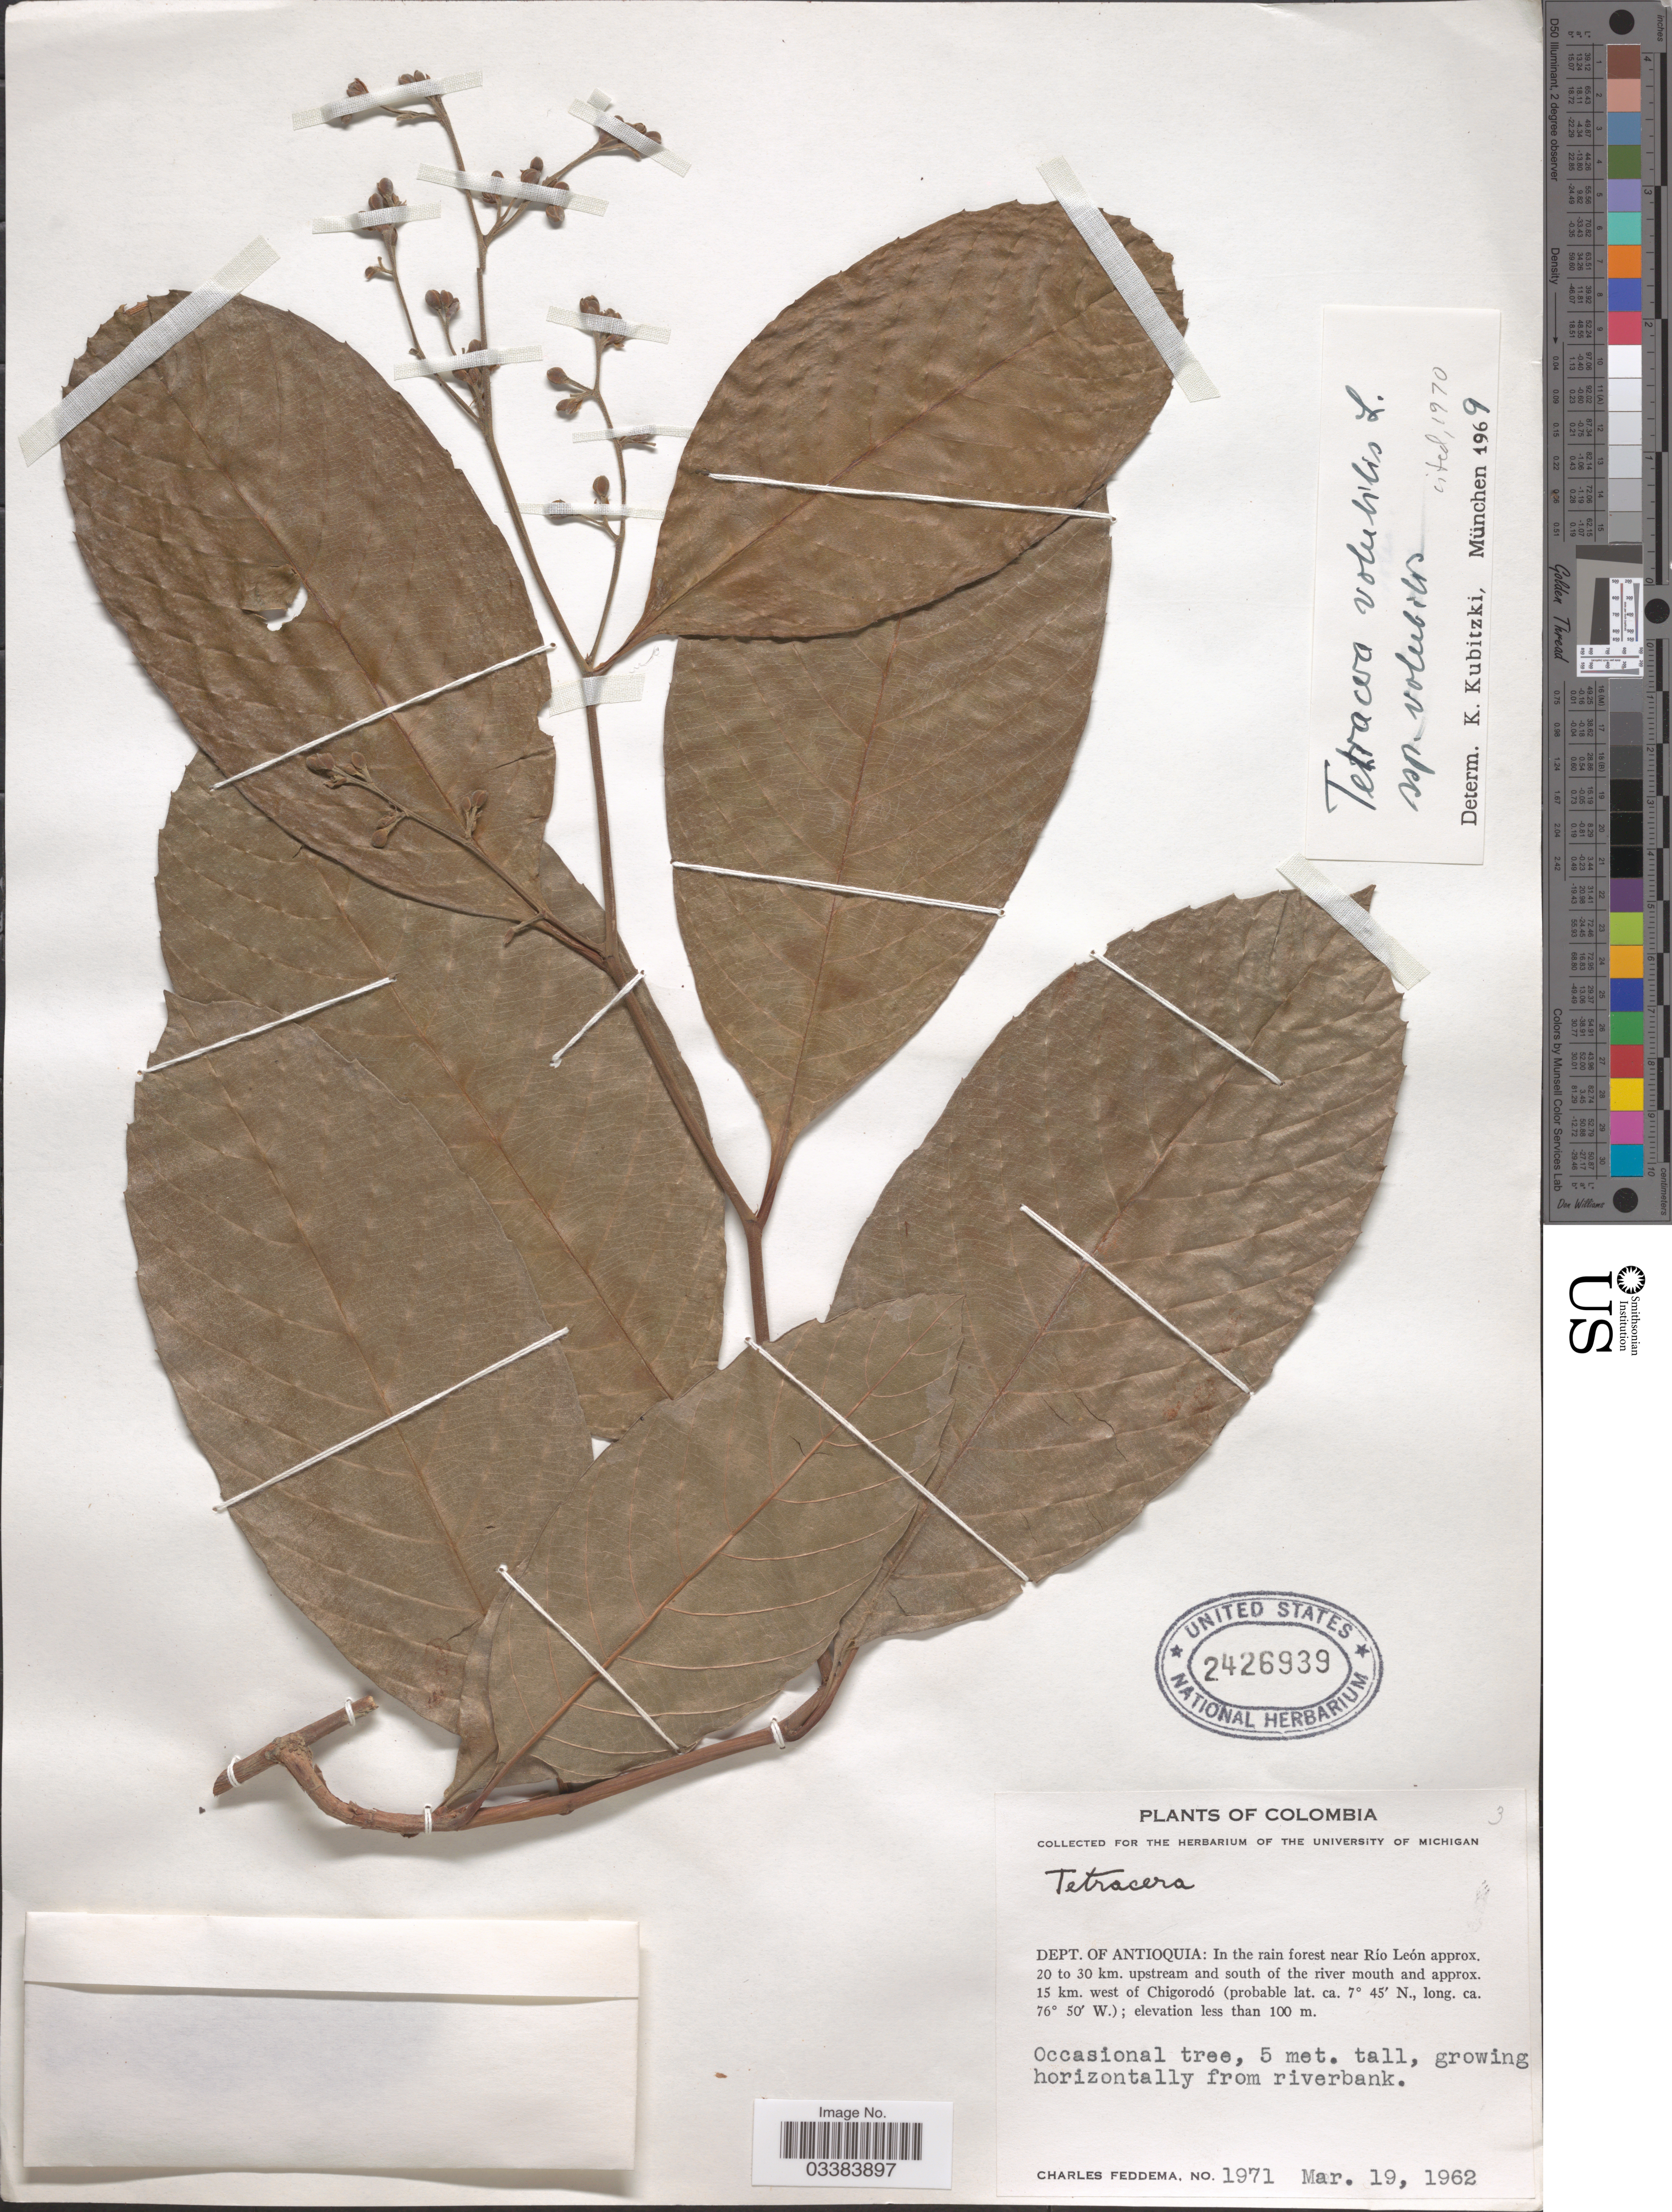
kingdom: Plantae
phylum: Tracheophyta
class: Magnoliopsida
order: Dilleniales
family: Dilleniaceae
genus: Tetracera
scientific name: Tetracera volubilis subsp. volubilis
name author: L.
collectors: C. Feddema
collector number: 1971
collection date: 1962-03-19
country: Colombia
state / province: Antioquia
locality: Dept. of Antioquia: In the rain forest near Río León approx. 20 to 30 km. upstream and south of the river mouth approx. 15 km. west of Chigorodó.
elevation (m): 100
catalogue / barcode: US 2426939